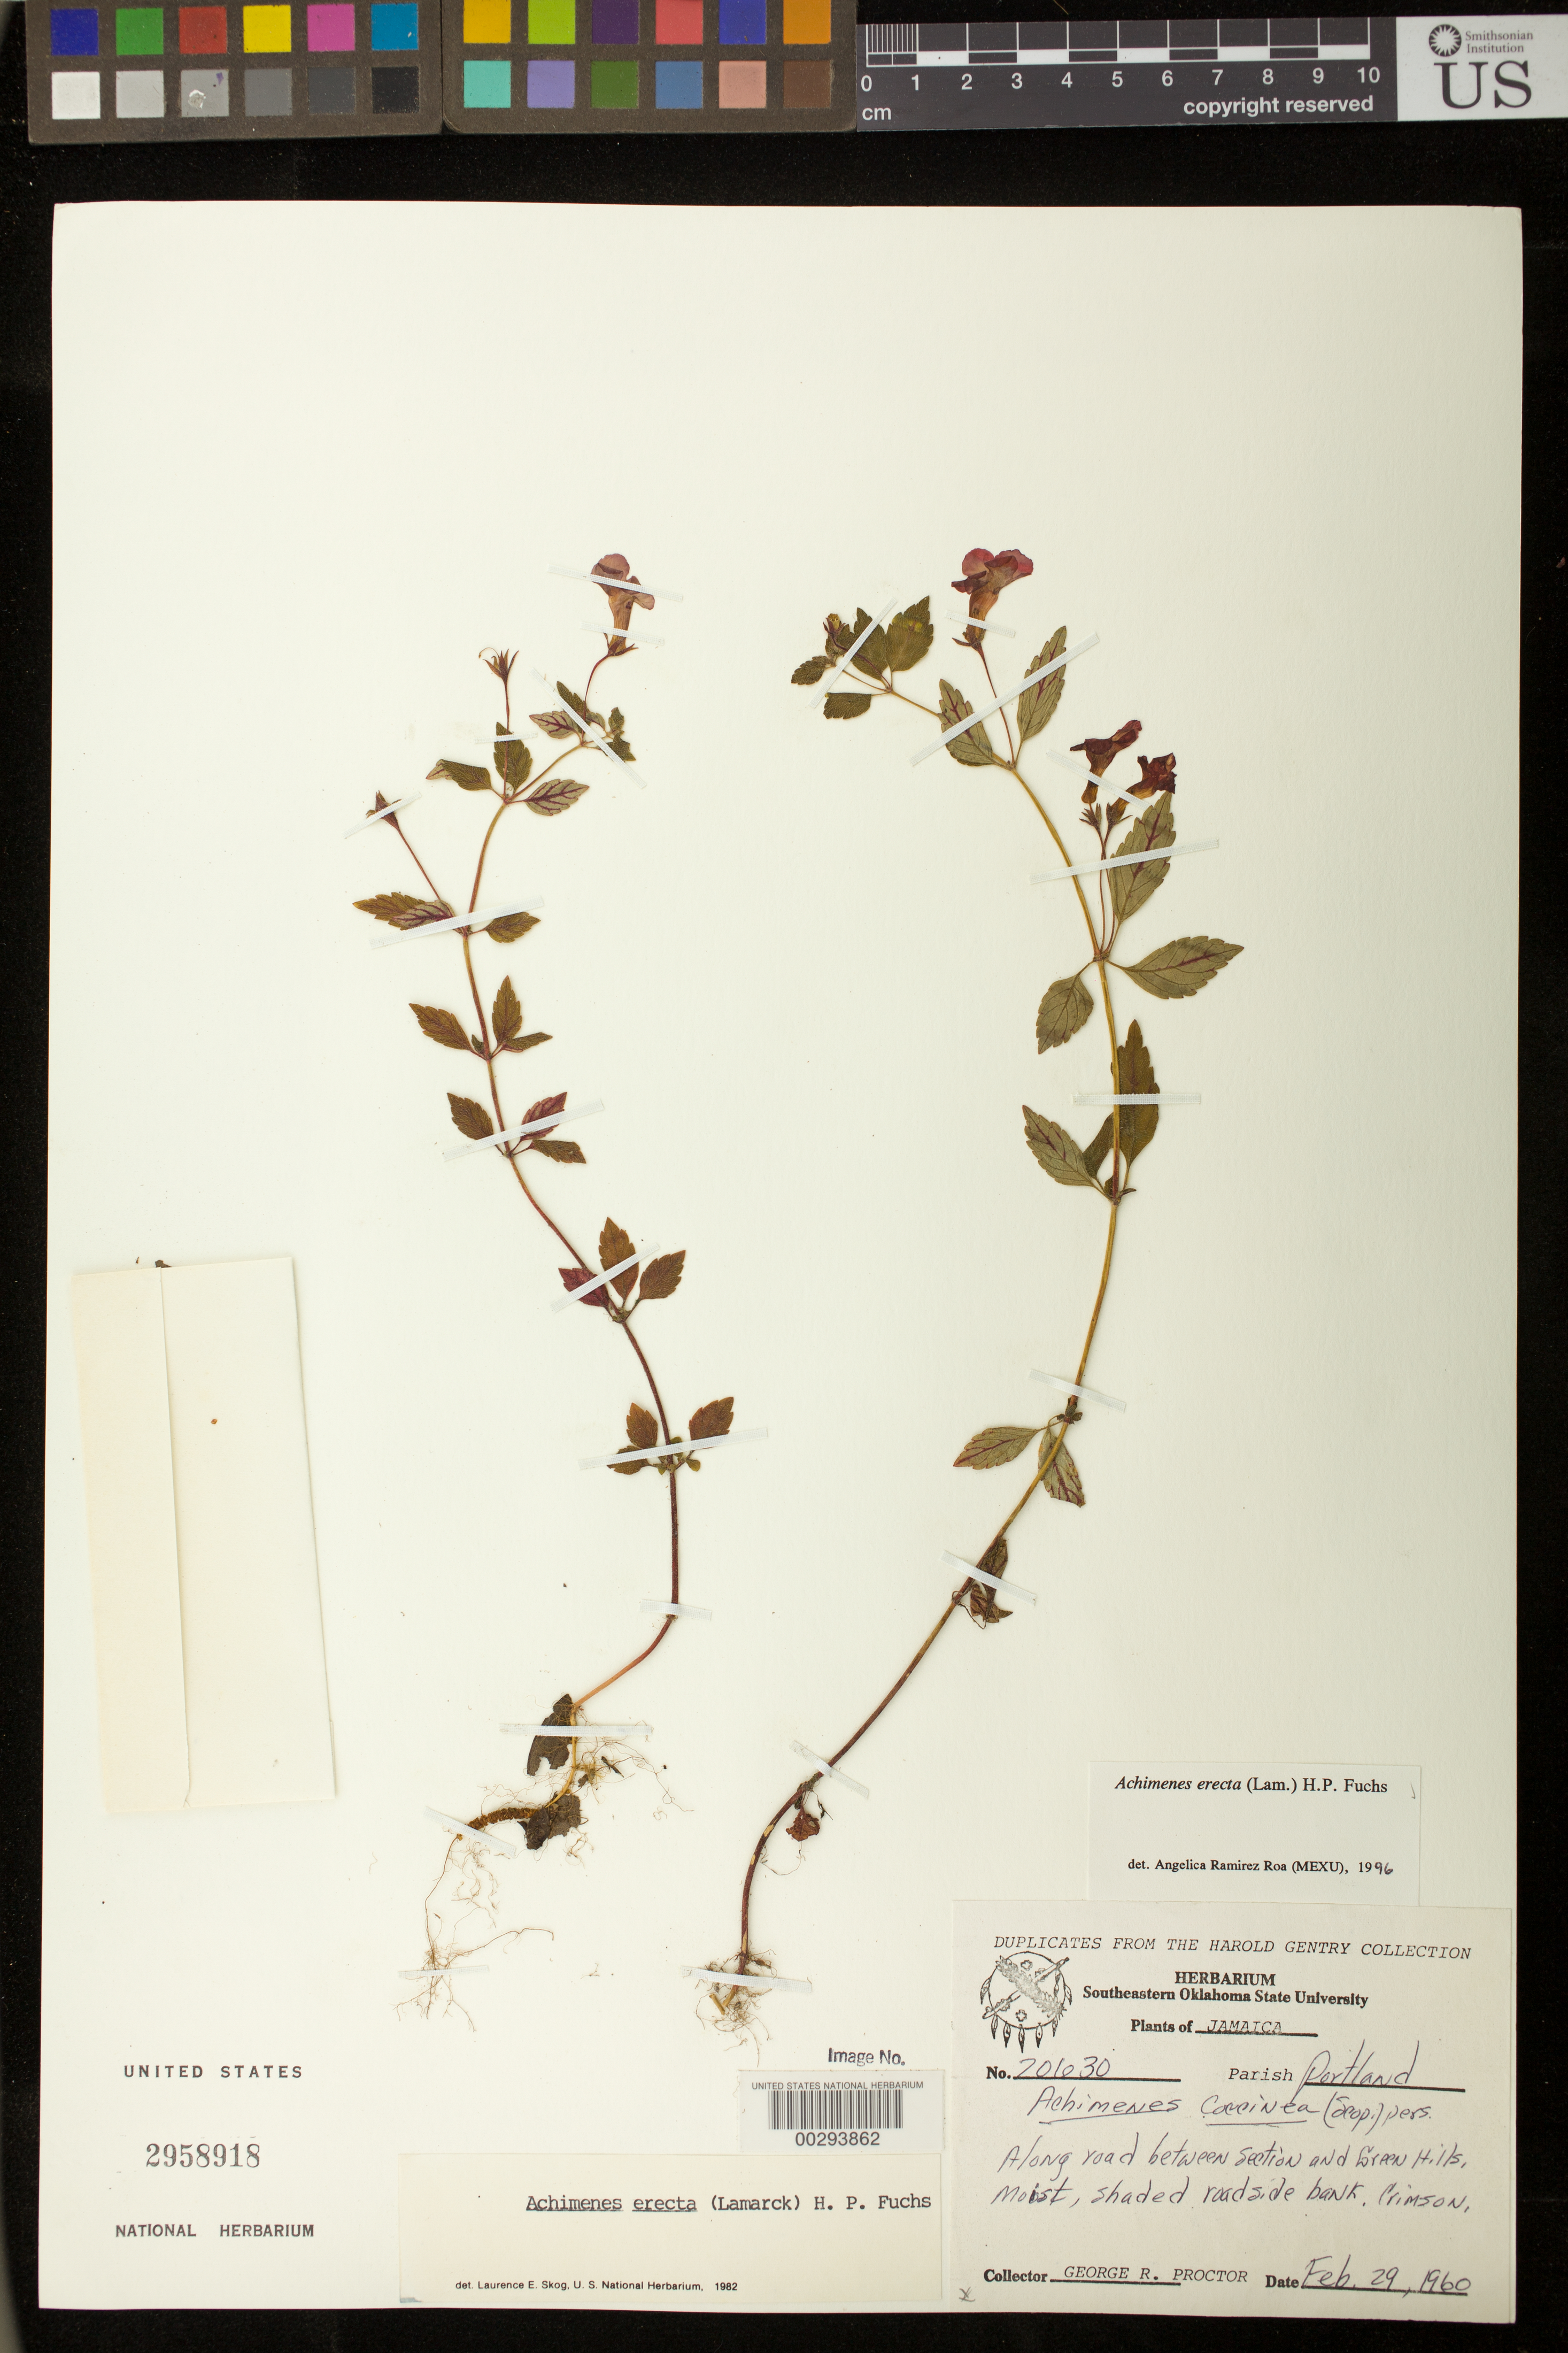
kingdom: Plantae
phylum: Tracheophyta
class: Magnoliopsida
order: Lamiales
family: Gesneriaceae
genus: Achimenes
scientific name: Achimenes erecta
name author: (Lam.) H.P. Fuchs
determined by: Skog, Laurence E.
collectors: G. R. Proctor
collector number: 20630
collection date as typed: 29 Feb 1960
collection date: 1960-02-29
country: Jamaica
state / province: Portland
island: Jamaica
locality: Along road between Section and Green Hills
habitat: Moist, shaded roadside bank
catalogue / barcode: US 2958918